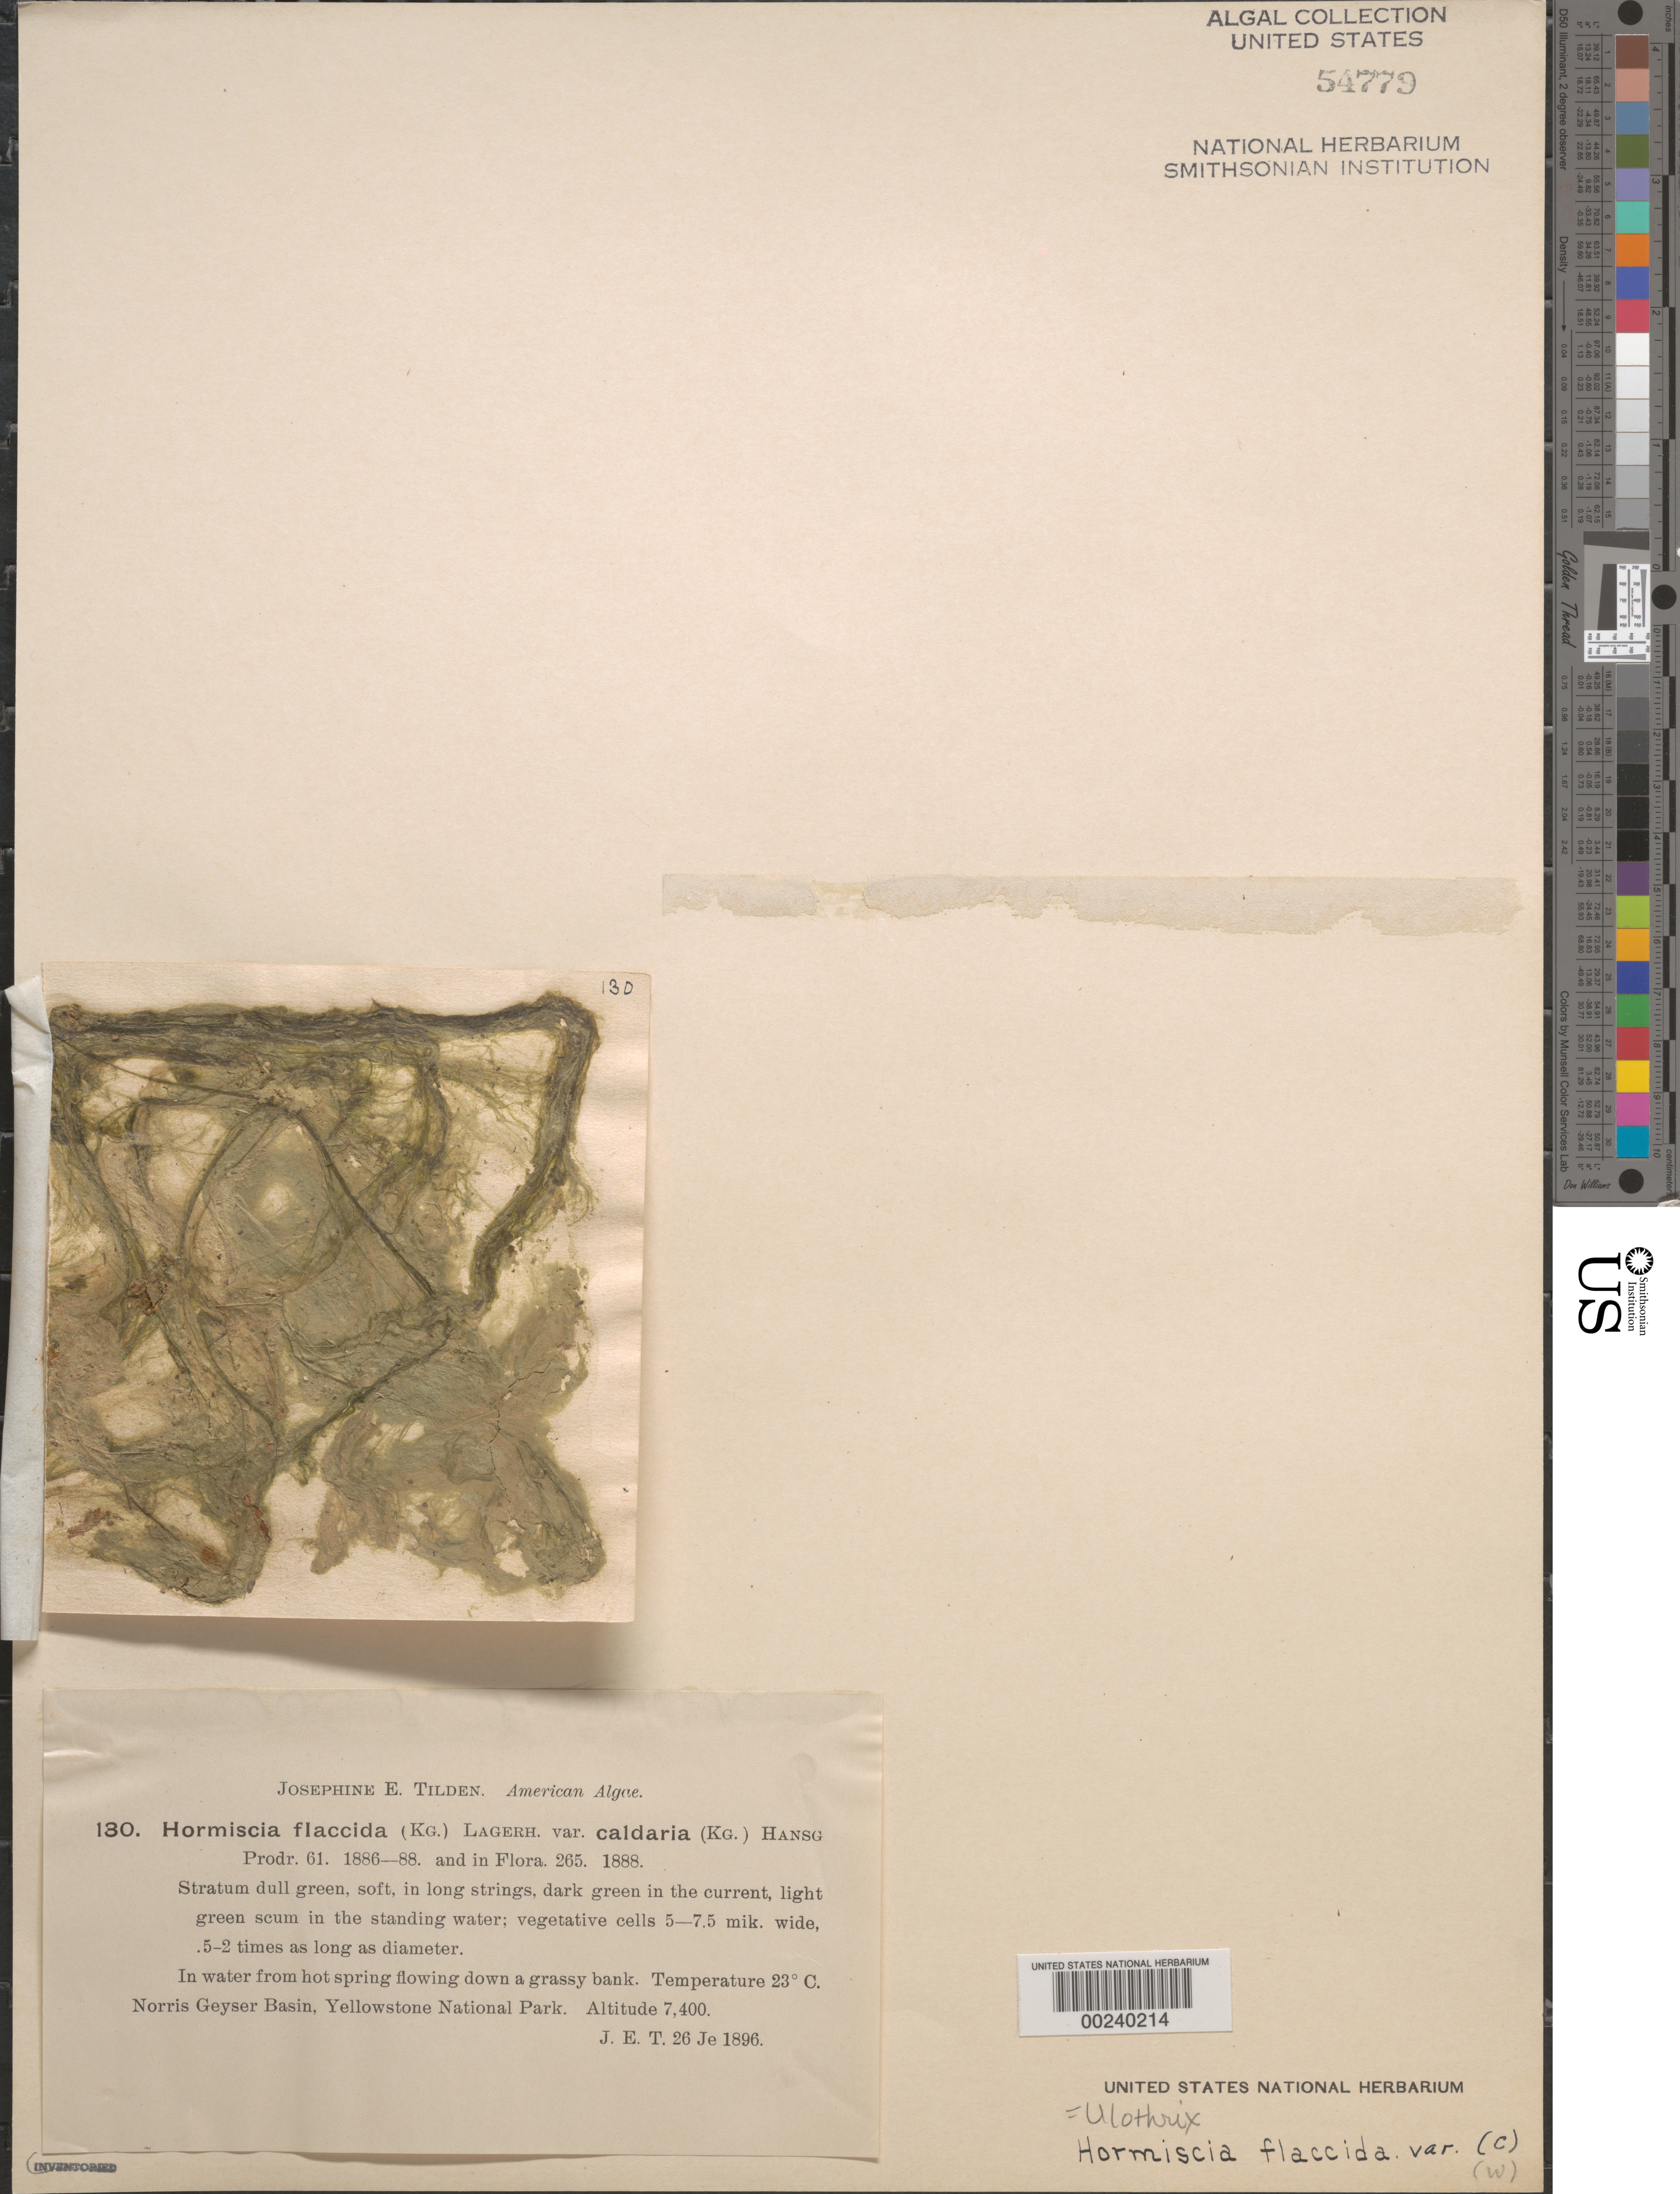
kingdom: Plantae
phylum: Charophyta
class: Klebsormidiophyceae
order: Klebsormidiales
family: Klebsormidiaceae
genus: Klebsormidium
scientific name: Klebsormidium flaccidum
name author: (Kütz.) P.C. Silva et al.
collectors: J. E. Tilden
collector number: JET 180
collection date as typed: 26 Jun 1896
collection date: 1896-06-26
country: United States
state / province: Wyoming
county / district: Park County/ Teton County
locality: Yellowstone National Park, Norris Geyser Basin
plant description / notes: Tilden, American Algae, as Hormiscia flaccida var. caldaria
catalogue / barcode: US 54779